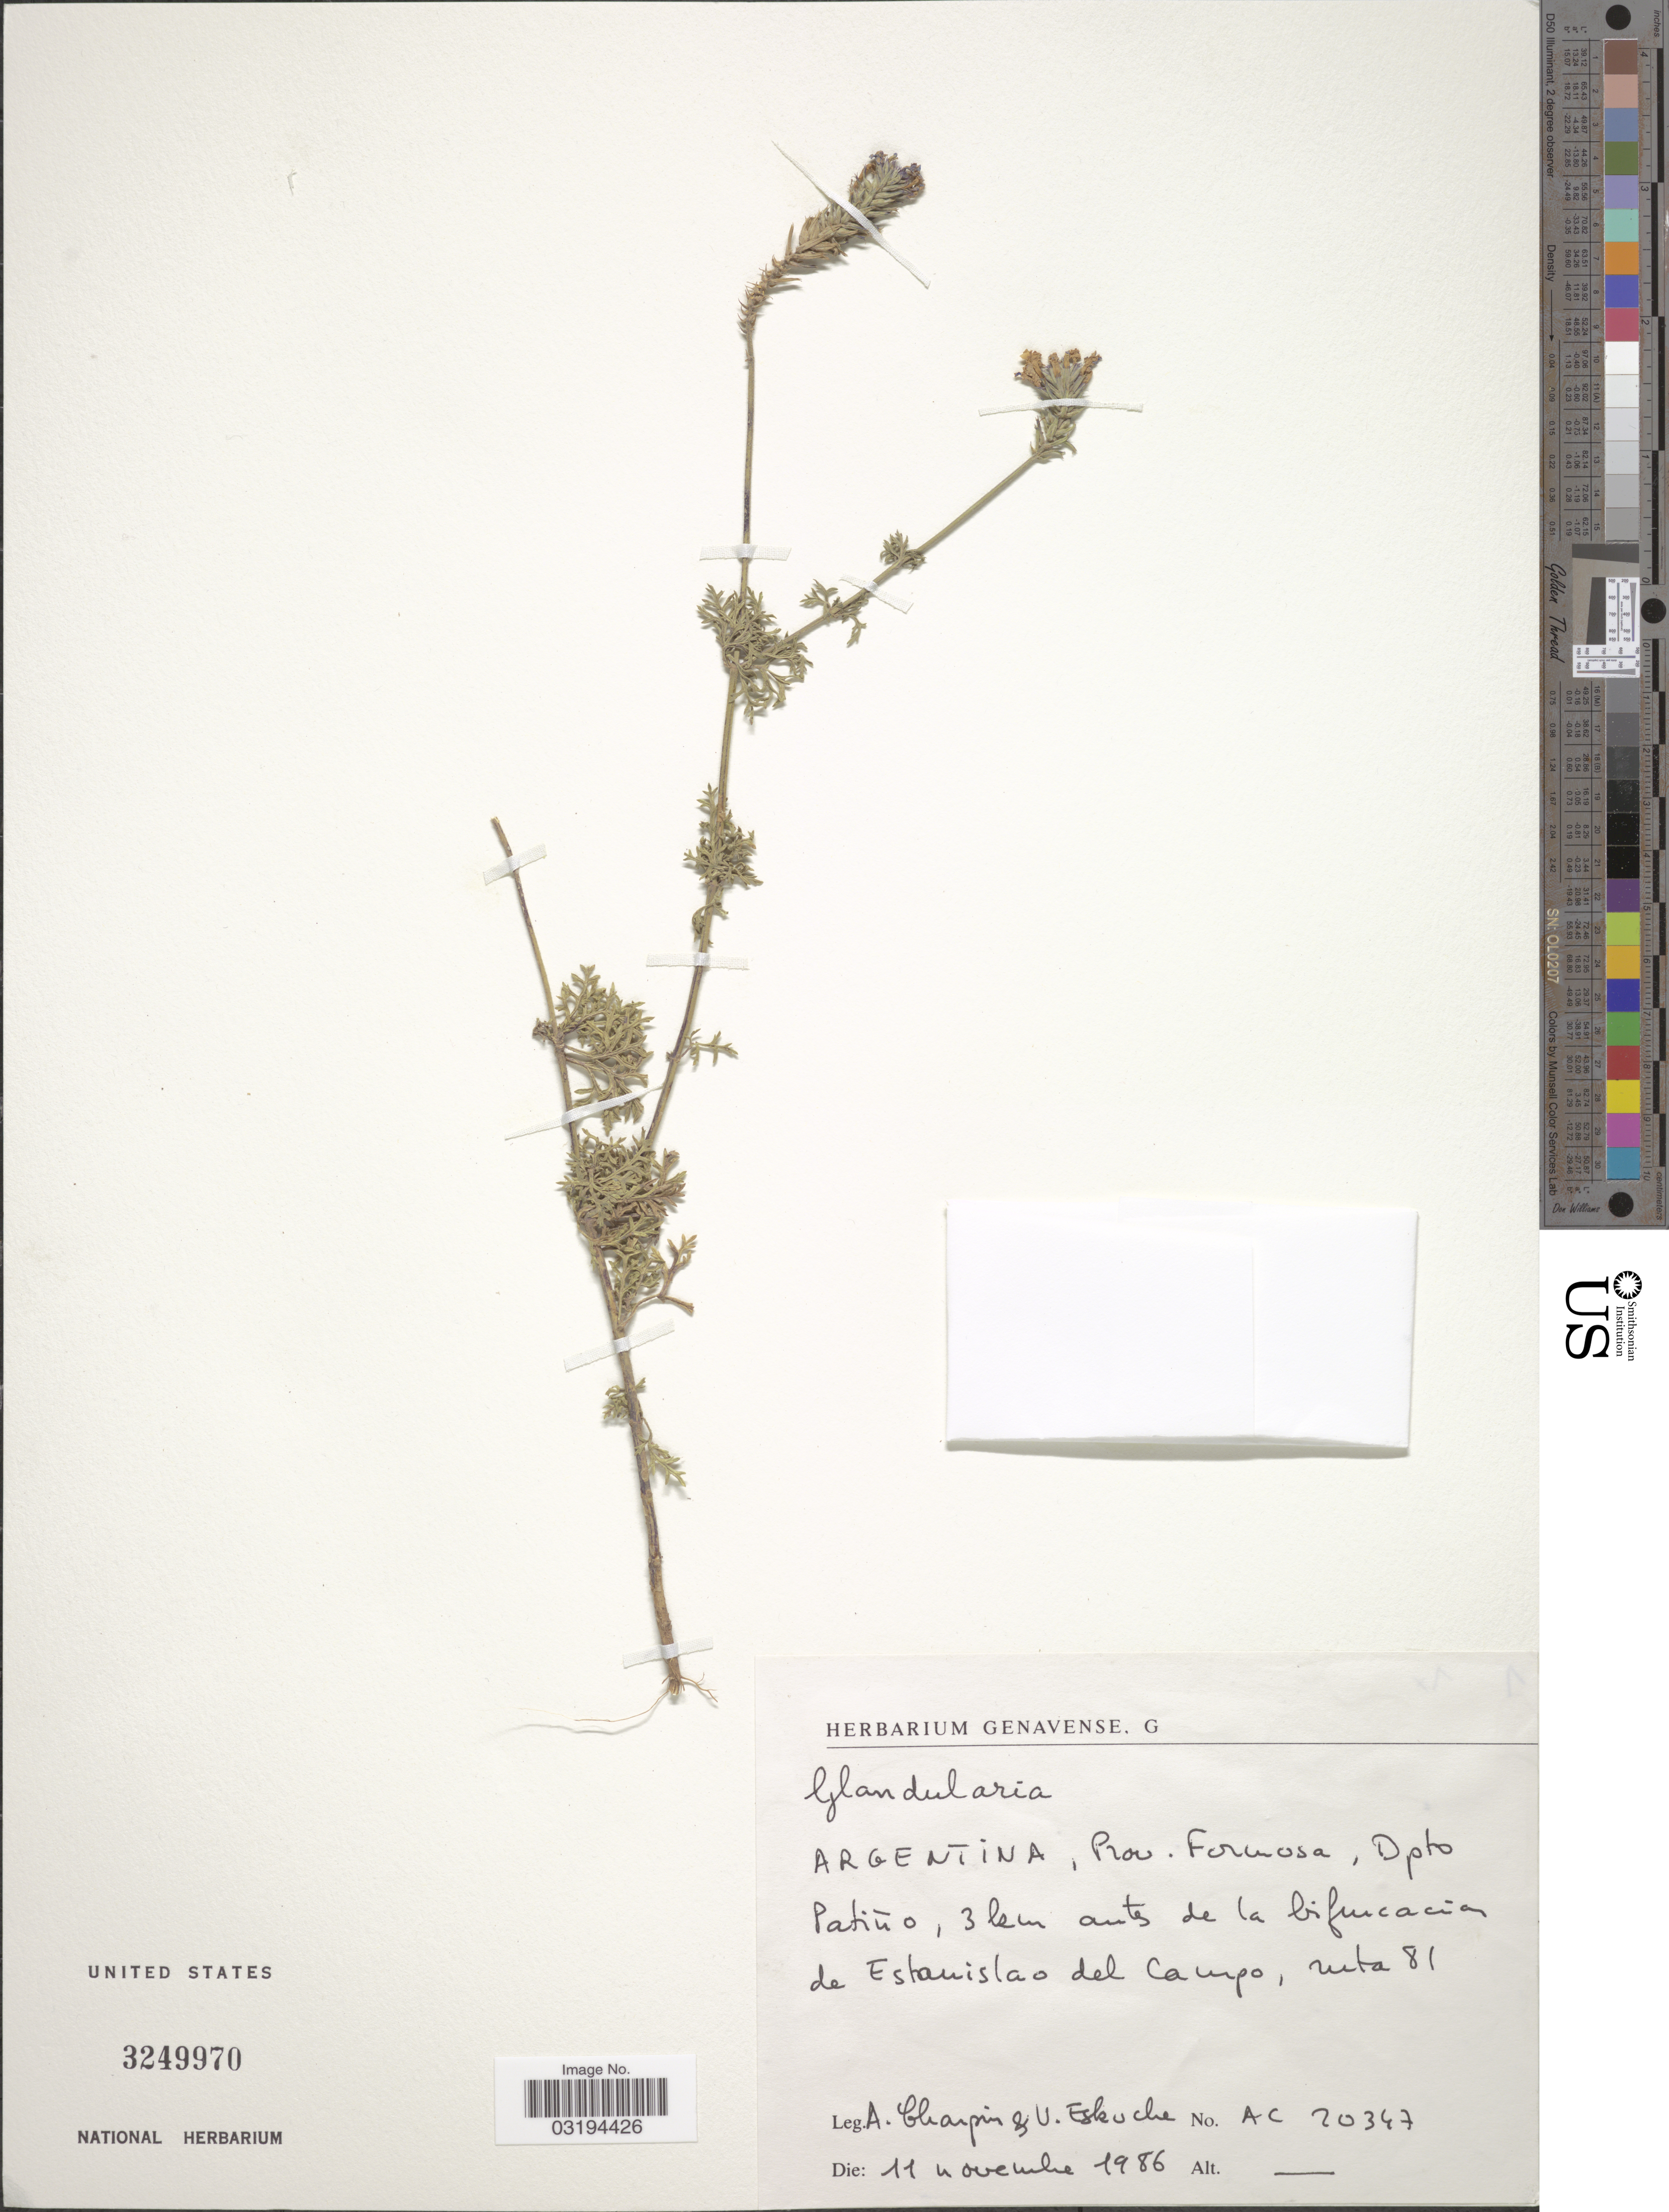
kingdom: Plantae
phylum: Tracheophyta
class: Magnoliopsida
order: Lamiales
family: Verbenaceae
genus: Verbena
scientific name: Verbena sp.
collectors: A. Charpin & U. Eskuche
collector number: AC20347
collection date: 1986-11-11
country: Argentina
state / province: Formosa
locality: Dpto. Patiño, 3 km antes de la bifurcasion de Estanislao del campo, ruta 81.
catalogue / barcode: US 3249970